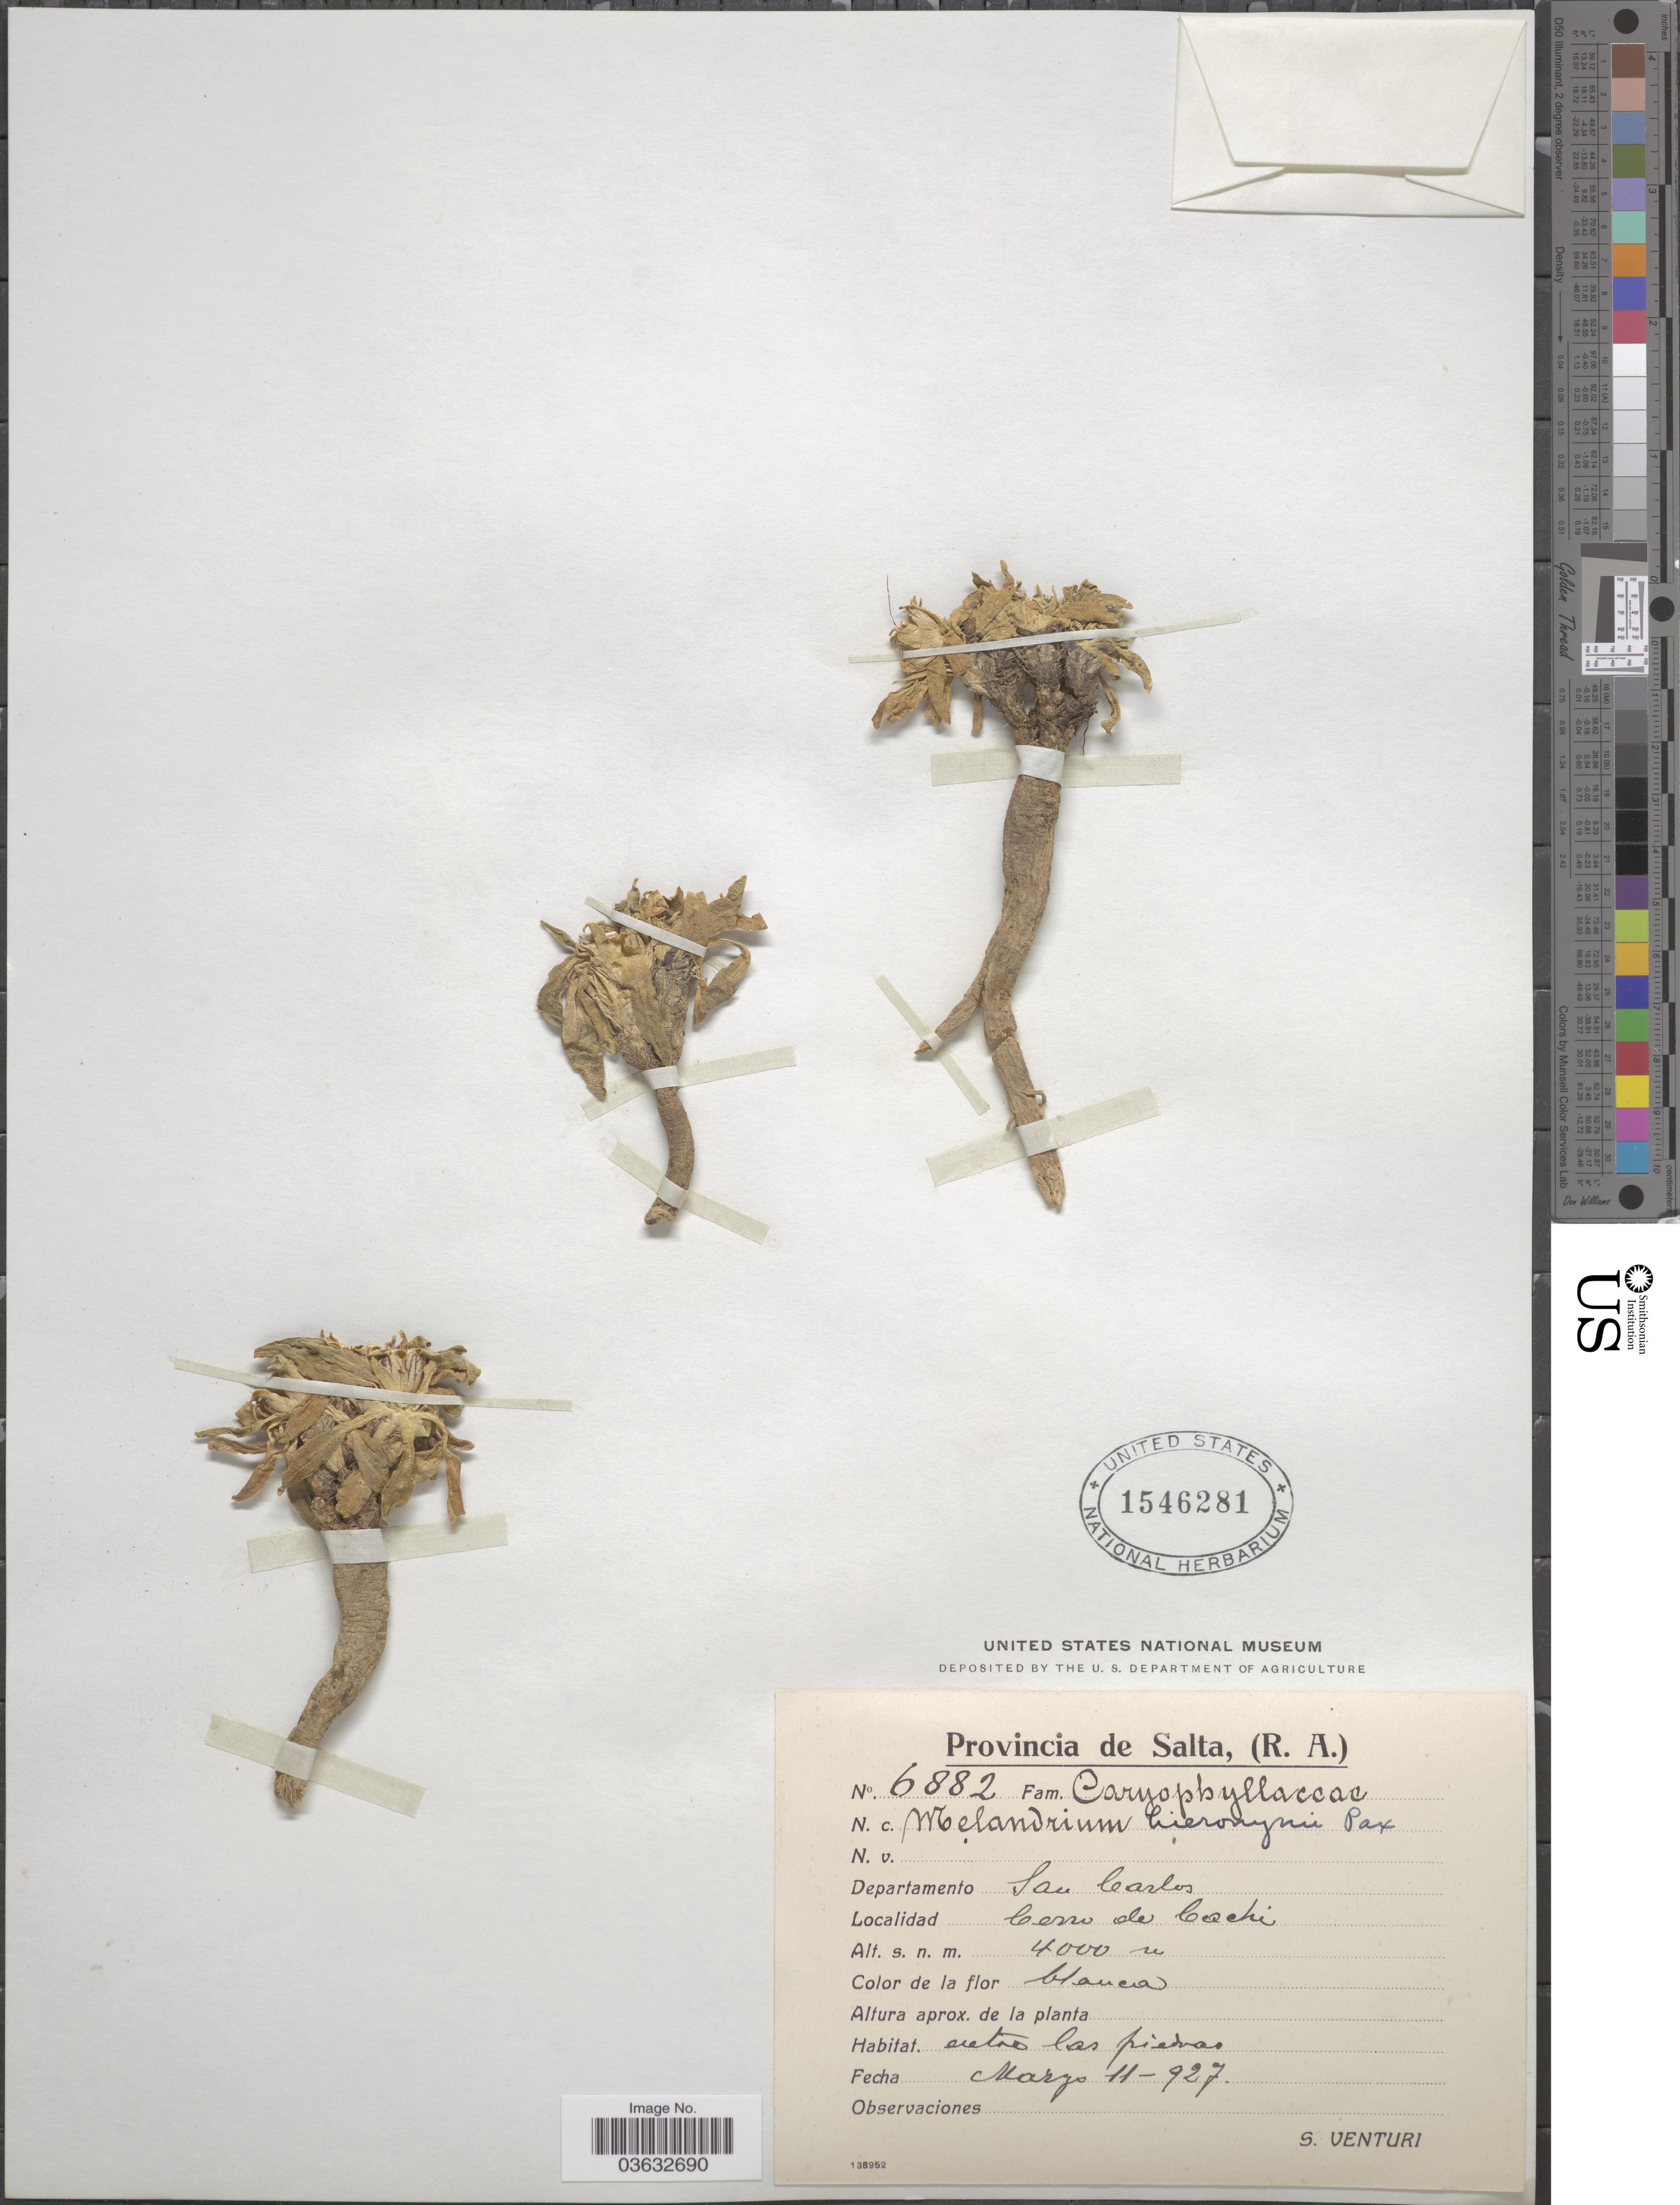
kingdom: Plantae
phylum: Tracheophyta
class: Magnoliopsida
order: Caryophyllales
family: Caryophyllaceae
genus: Silene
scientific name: Silene mandonii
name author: (Rohrb.) Bocquet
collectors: S. Venturi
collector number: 6882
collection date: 1927-03-11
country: Argentina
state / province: Salta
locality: Departamento San Carlos. Cerro de Cachi.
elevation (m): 4000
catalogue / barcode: US 1546281